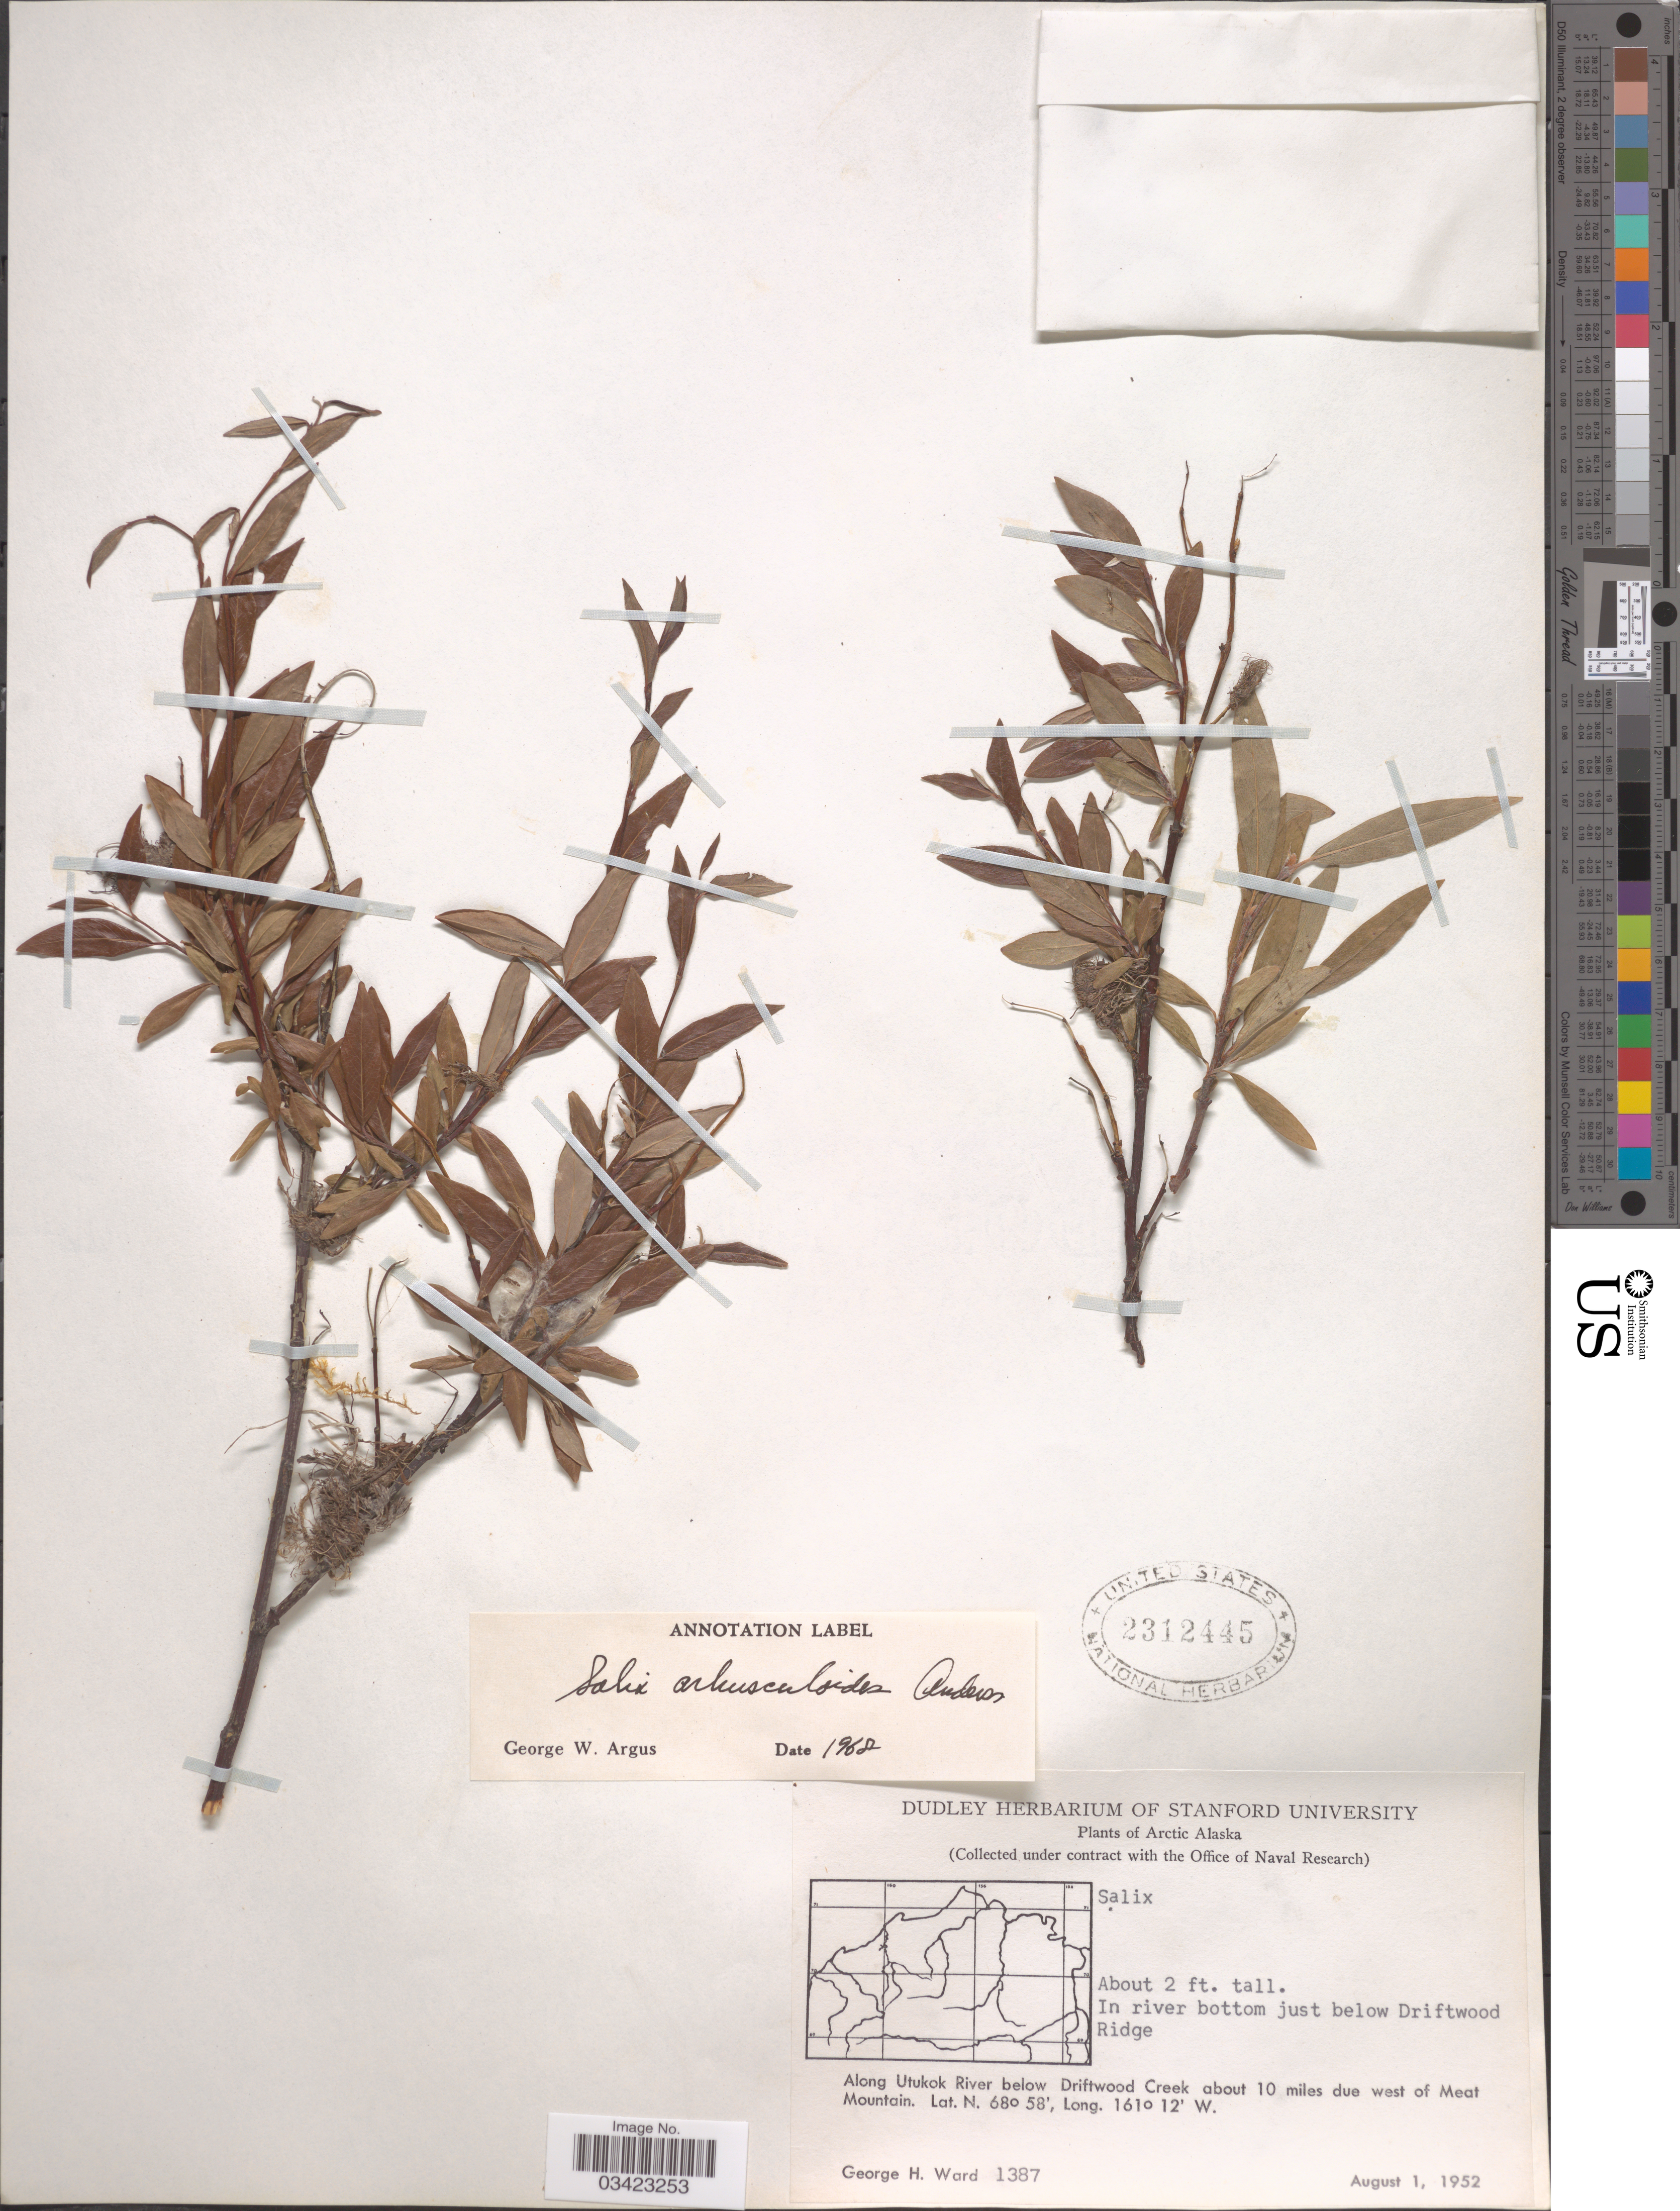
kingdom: Plantae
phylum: Tracheophyta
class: Magnoliopsida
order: Malpighiales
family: Salicaceae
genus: Salix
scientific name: Salix arbusculoides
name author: Andersson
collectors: G. H. Ward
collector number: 1387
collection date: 1952-08-01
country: United States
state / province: Alaska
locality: Arctic Alaska. In river bottom just below Driftwood Ridge. Along Utukok River below Driftwood Creek about 10 miles due west of Meat Mountain.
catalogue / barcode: US 2312445